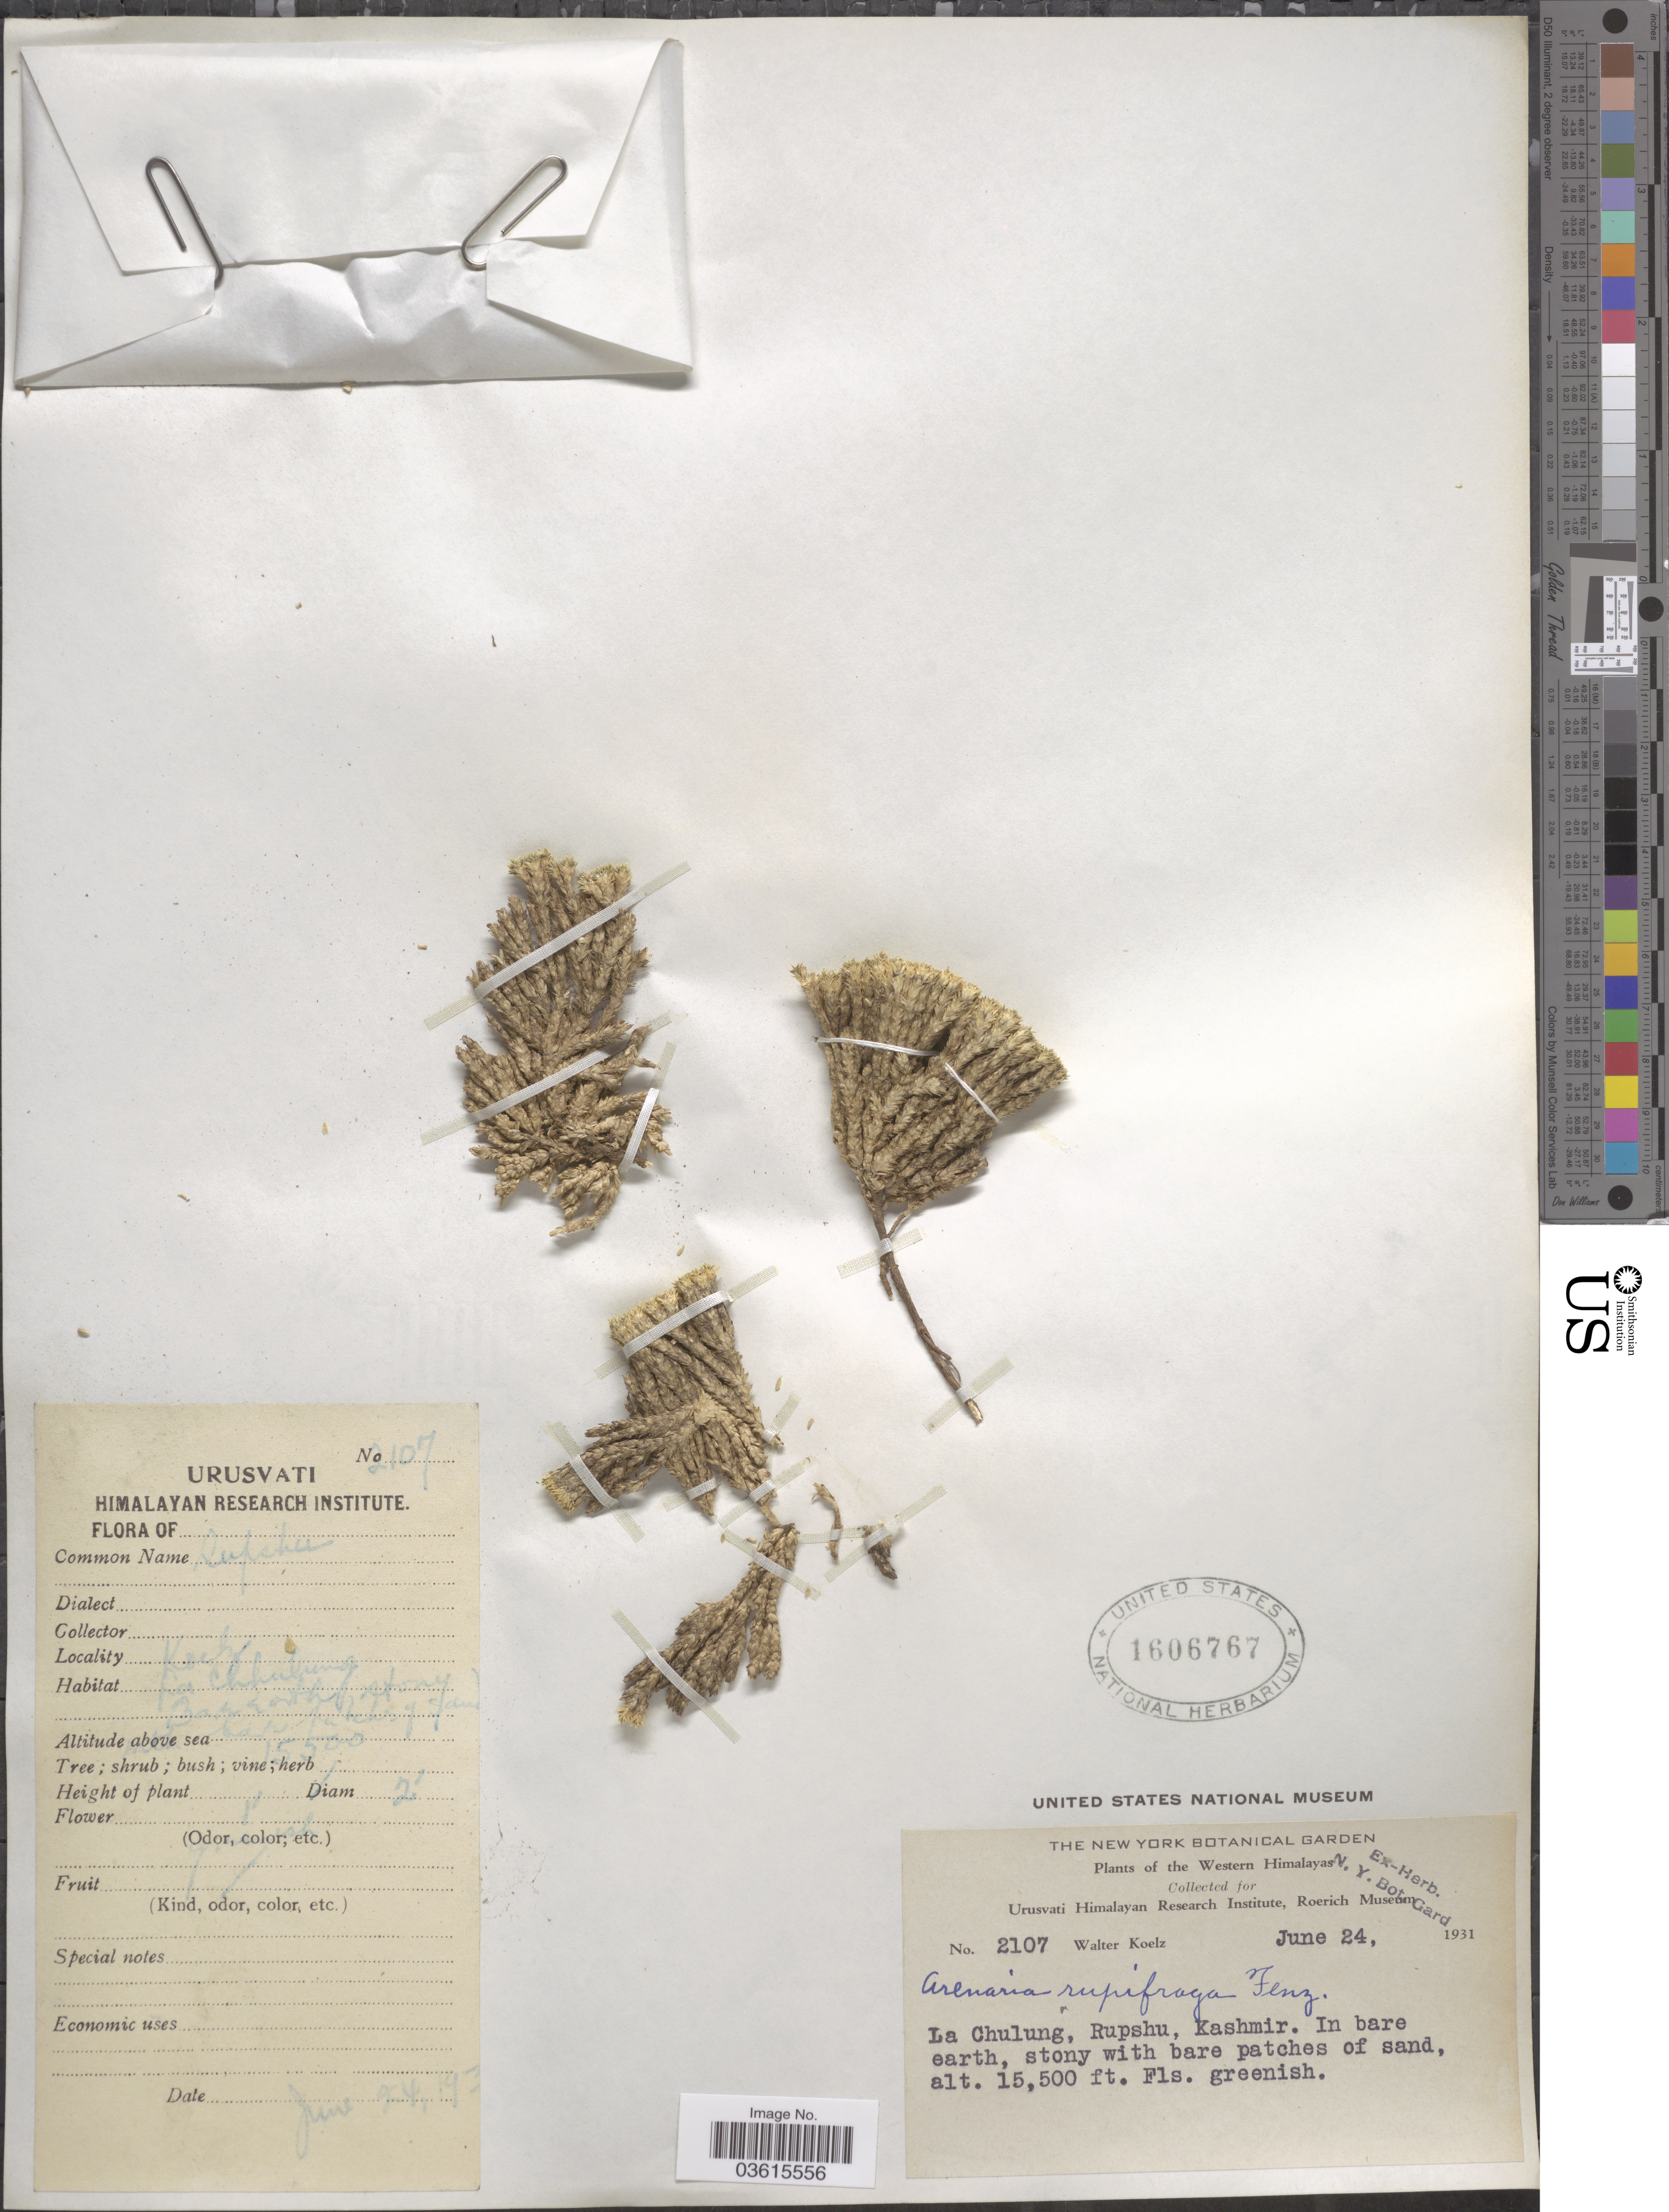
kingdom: Plantae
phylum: Tracheophyta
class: Magnoliopsida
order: Caryophyllales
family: Caryophyllaceae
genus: Arenaria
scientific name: Arenaria rupifraga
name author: (Kar. & Kir.) Fenzl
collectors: W. N. Koelz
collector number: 2107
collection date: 1931-06-24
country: India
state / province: Jammu and Kashmir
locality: Western Himalayas. La Chulung, Rupshu, Kashmir.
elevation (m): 4724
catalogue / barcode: US 1606767